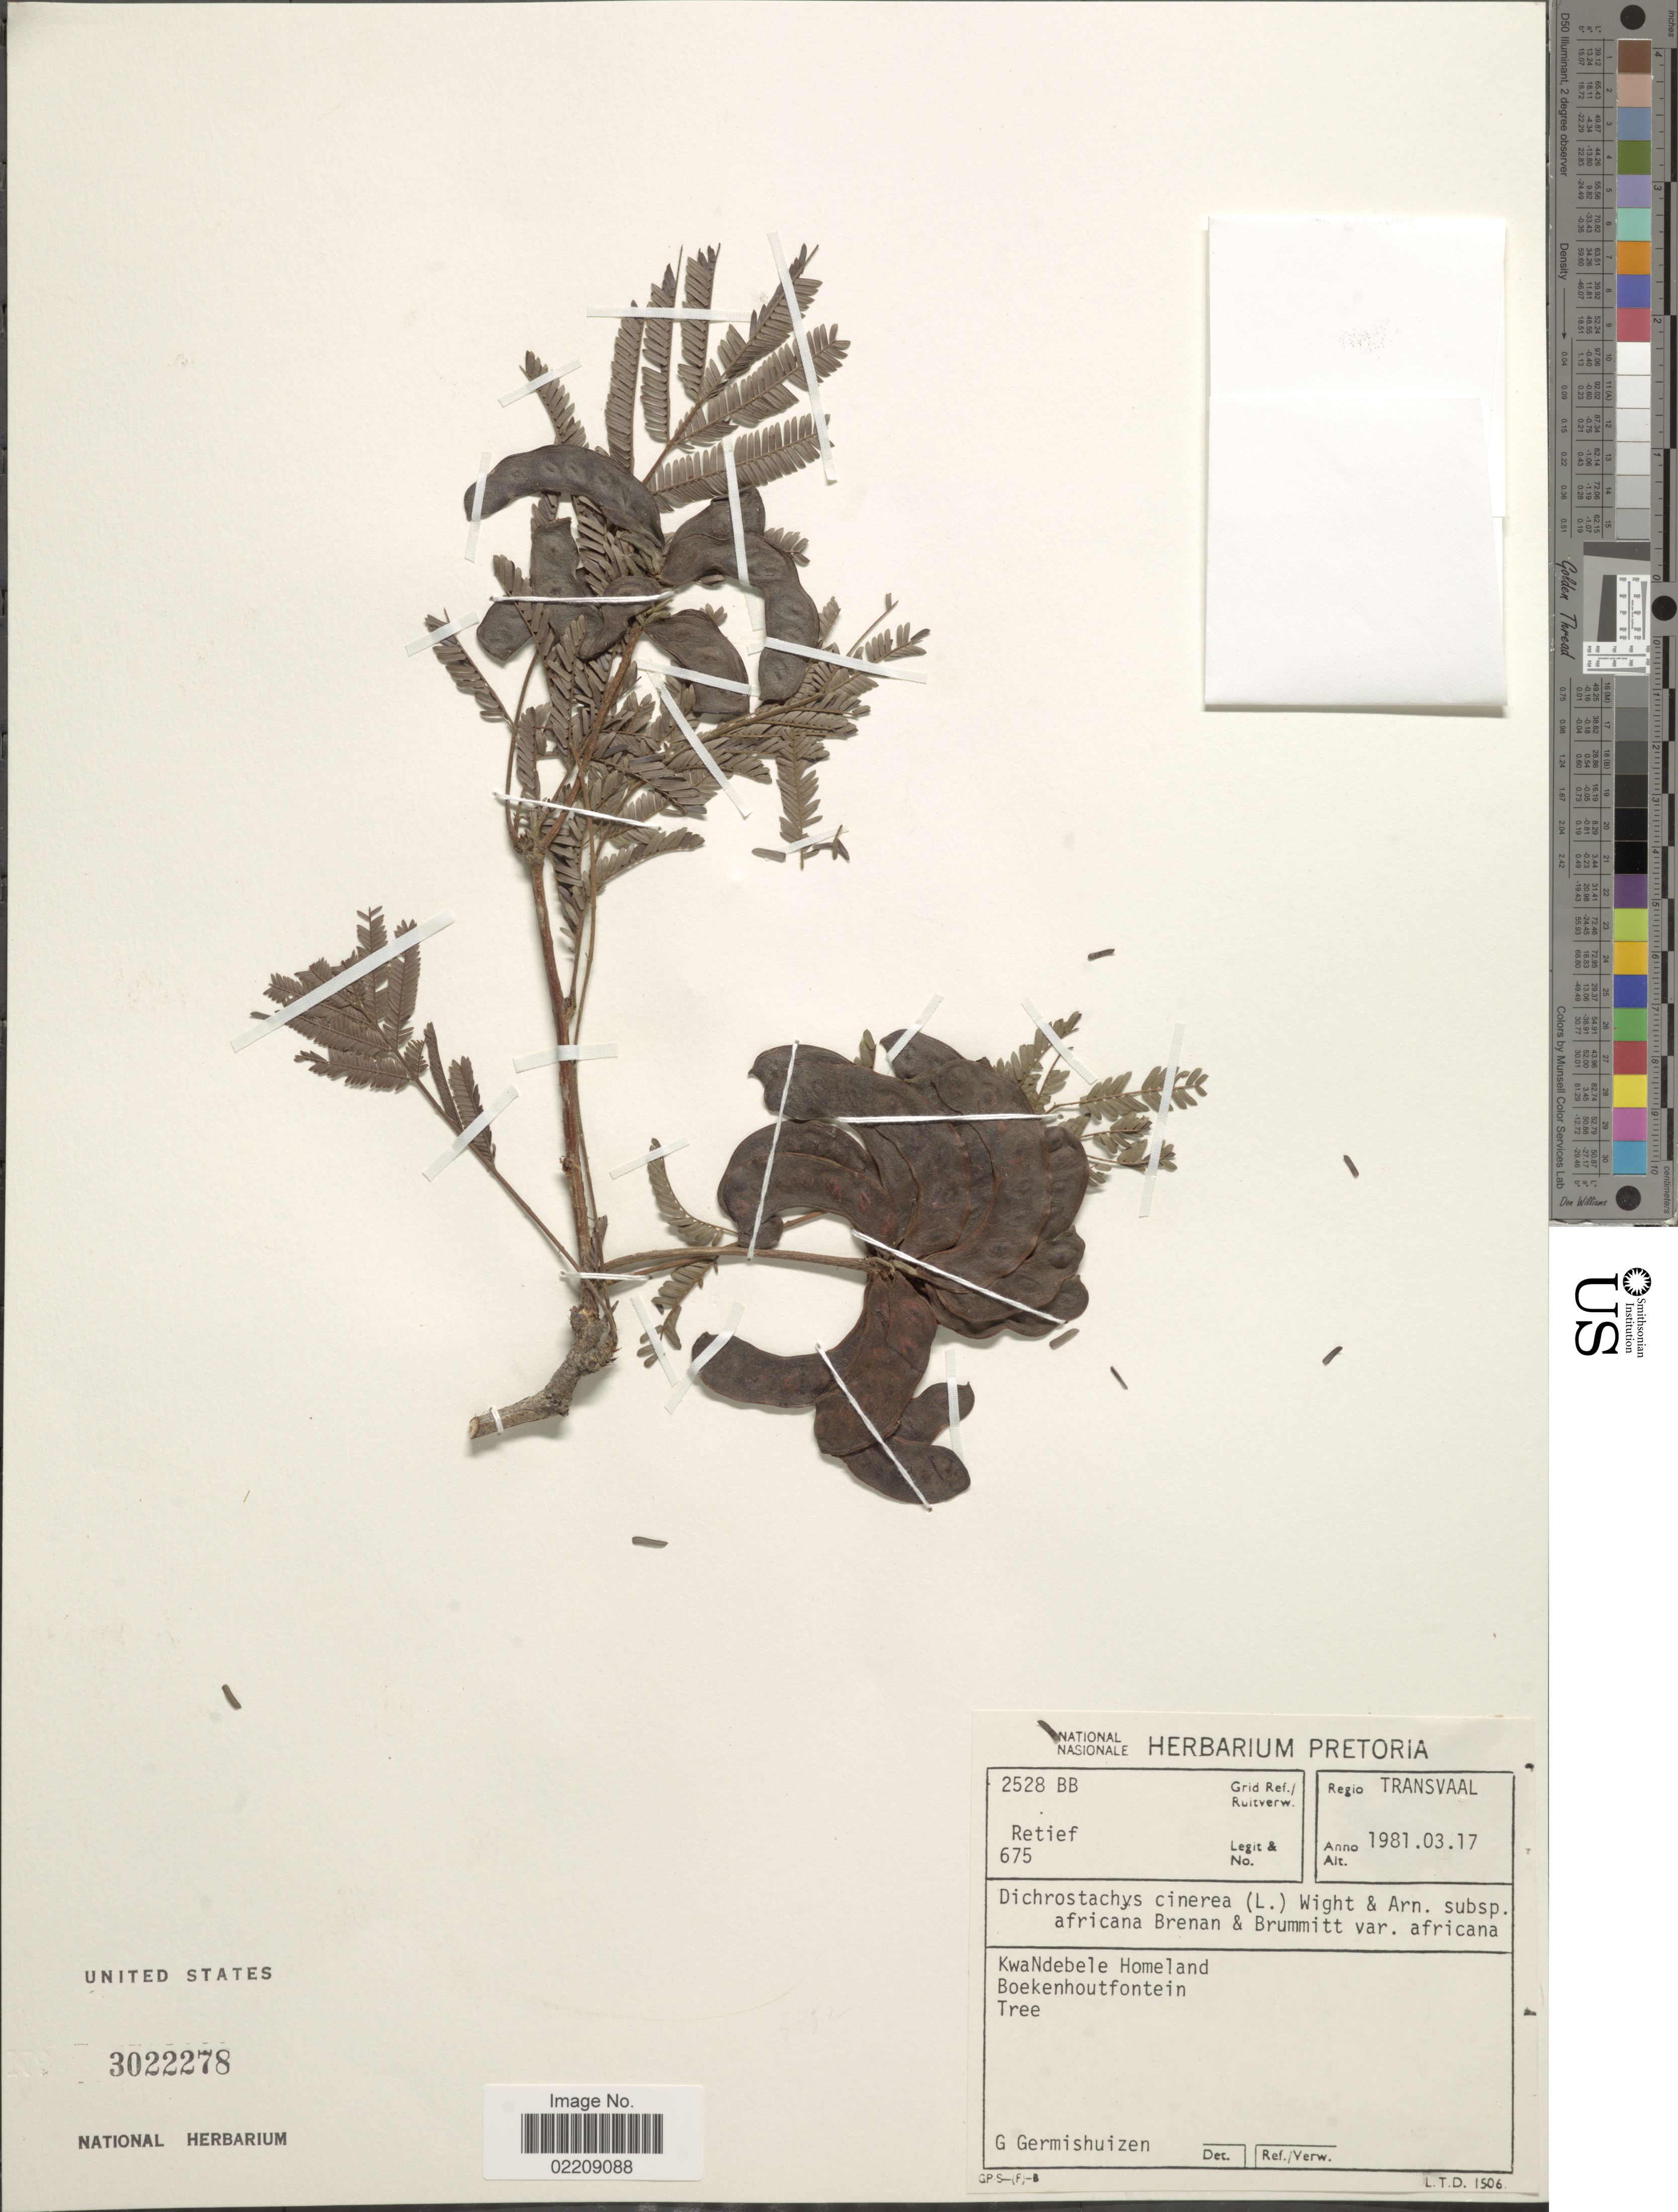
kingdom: Plantae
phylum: Tracheophyta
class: Magnoliopsida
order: Fabales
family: Fabaceae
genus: Dichrostachys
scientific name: Dichrostachys cinerea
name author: (L.) Wight & Arn.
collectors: -. Retief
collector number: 675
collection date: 1981-03-17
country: South Africa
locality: Regio Transvaal, KwaNdebele Homeland Boekenhoutfontein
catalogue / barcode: US 3022278